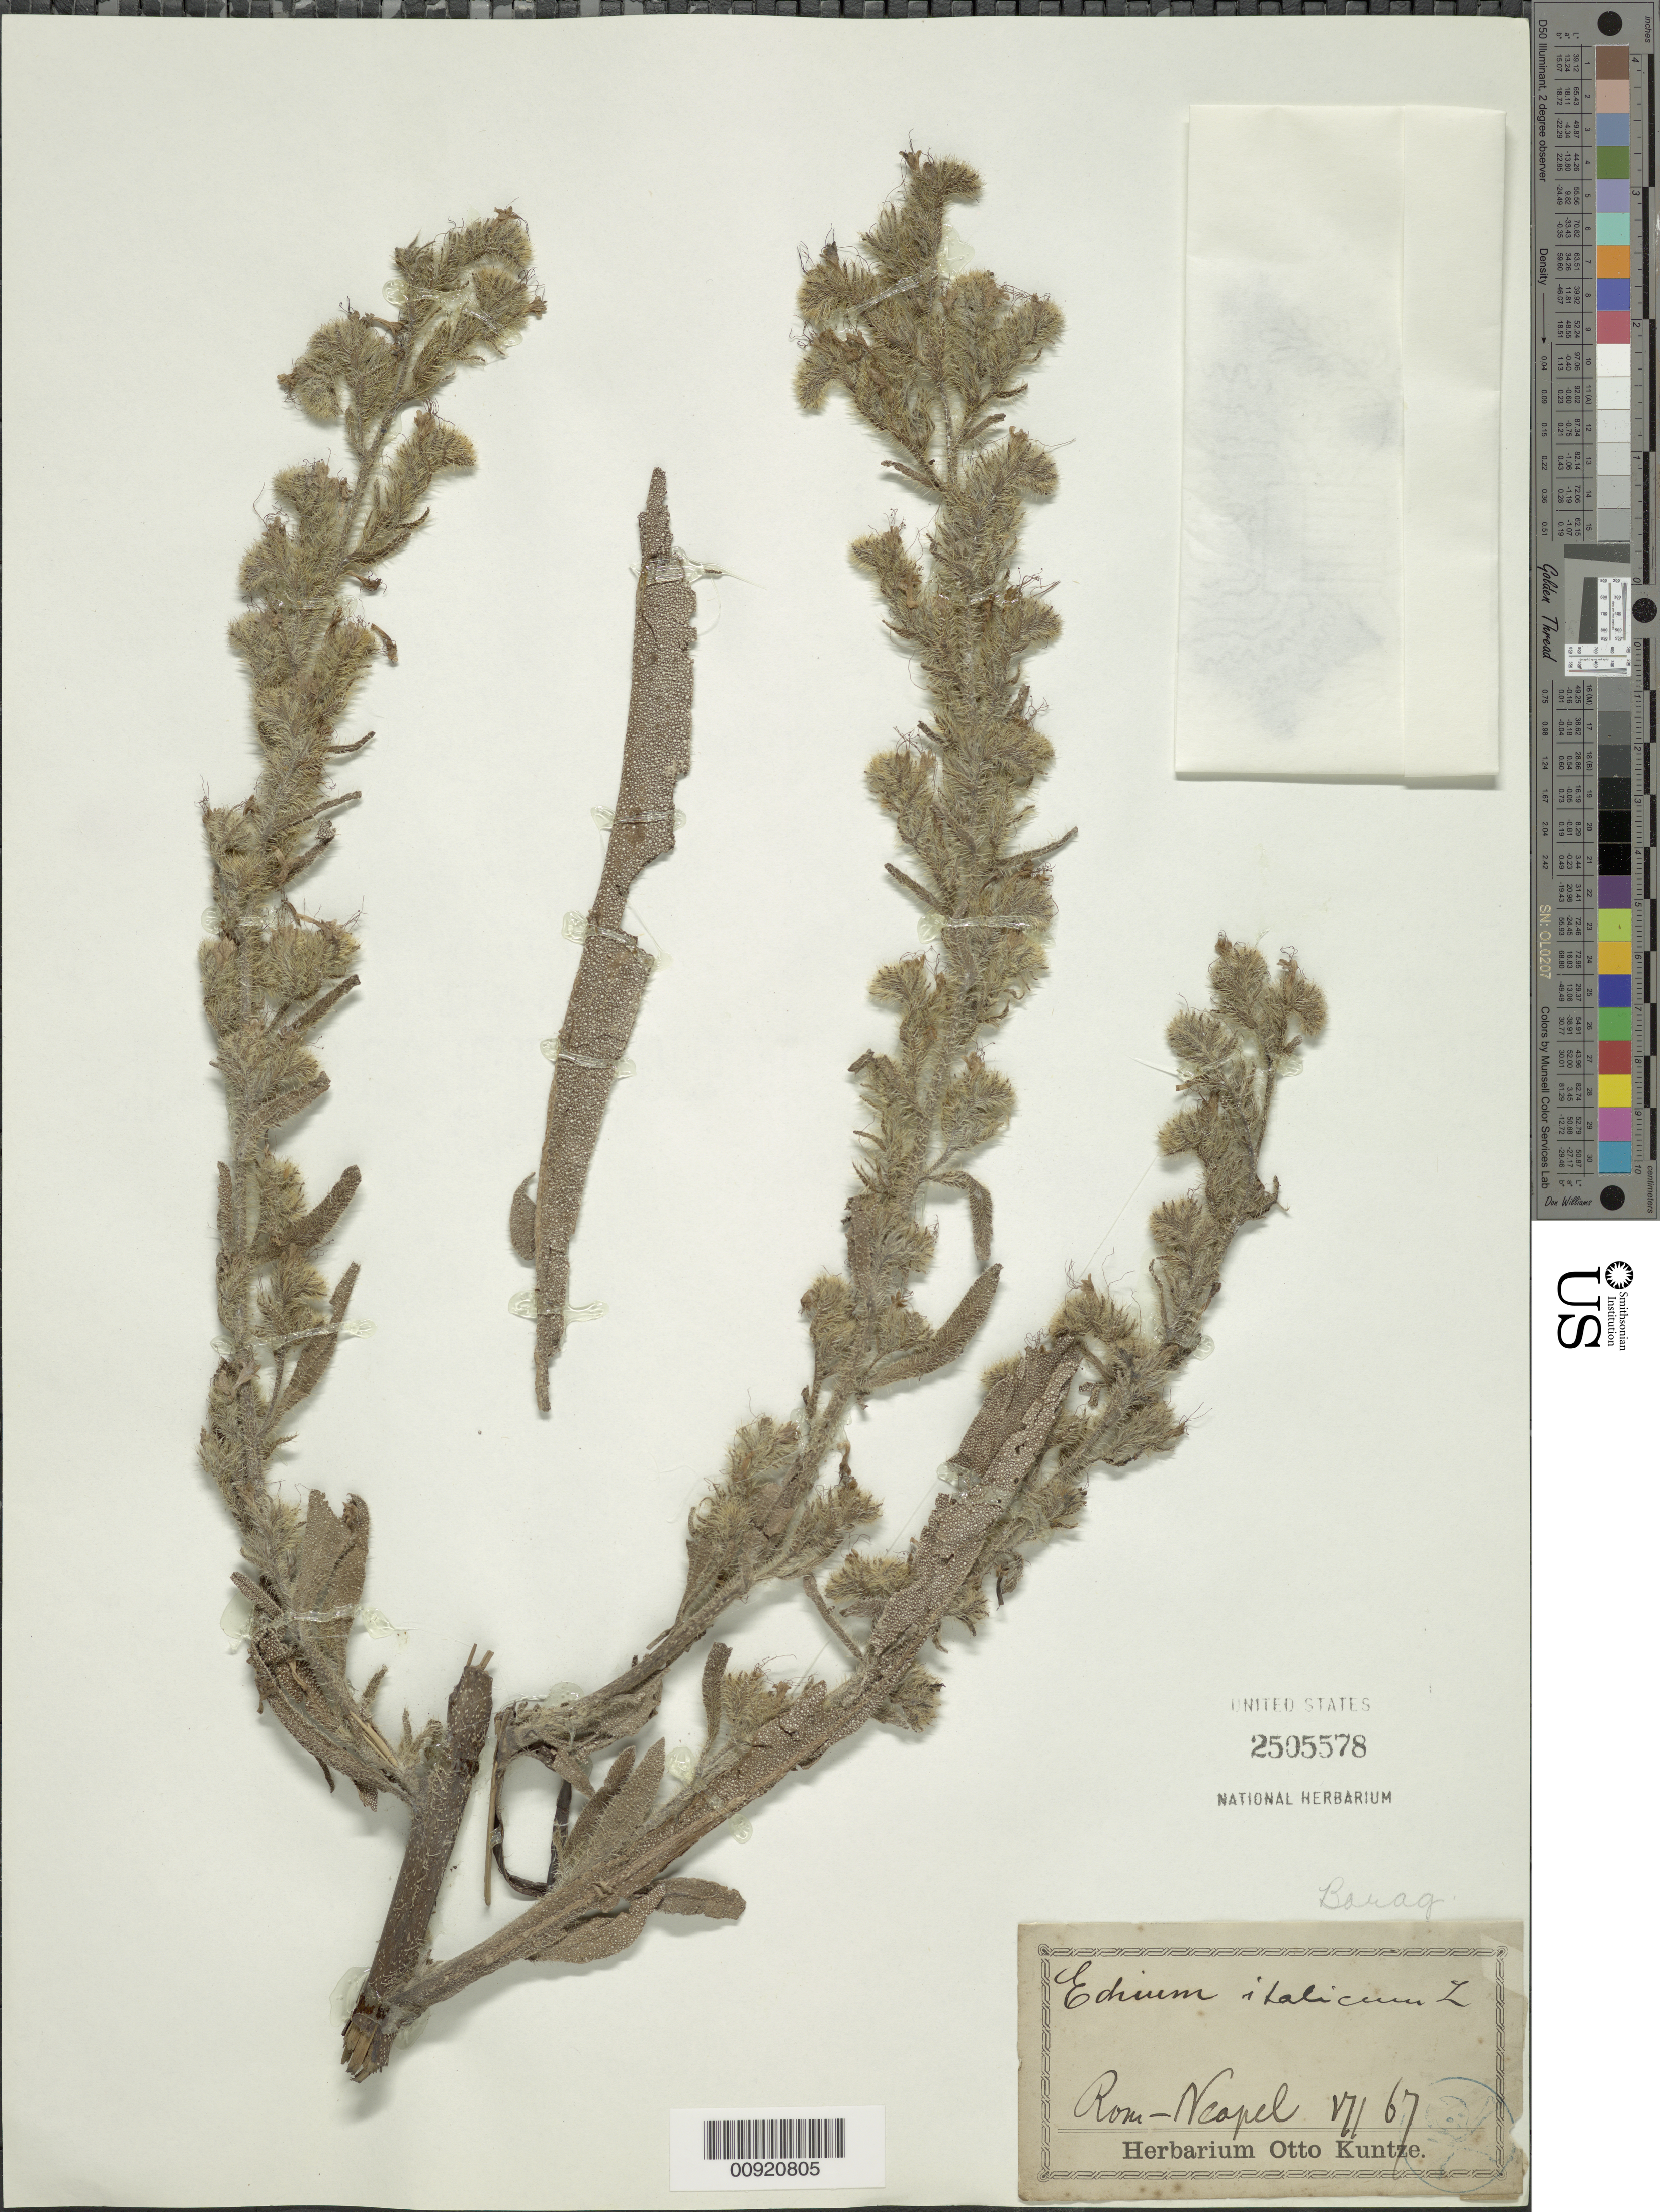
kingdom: Plantae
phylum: Tracheophyta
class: Magnoliopsida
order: Boraginales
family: Boraginaceae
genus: Echium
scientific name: Echium italicum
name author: L.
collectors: C.E.O. Kuntze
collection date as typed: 1867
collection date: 1867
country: Italy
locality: rome - Neapel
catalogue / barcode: US 2505578